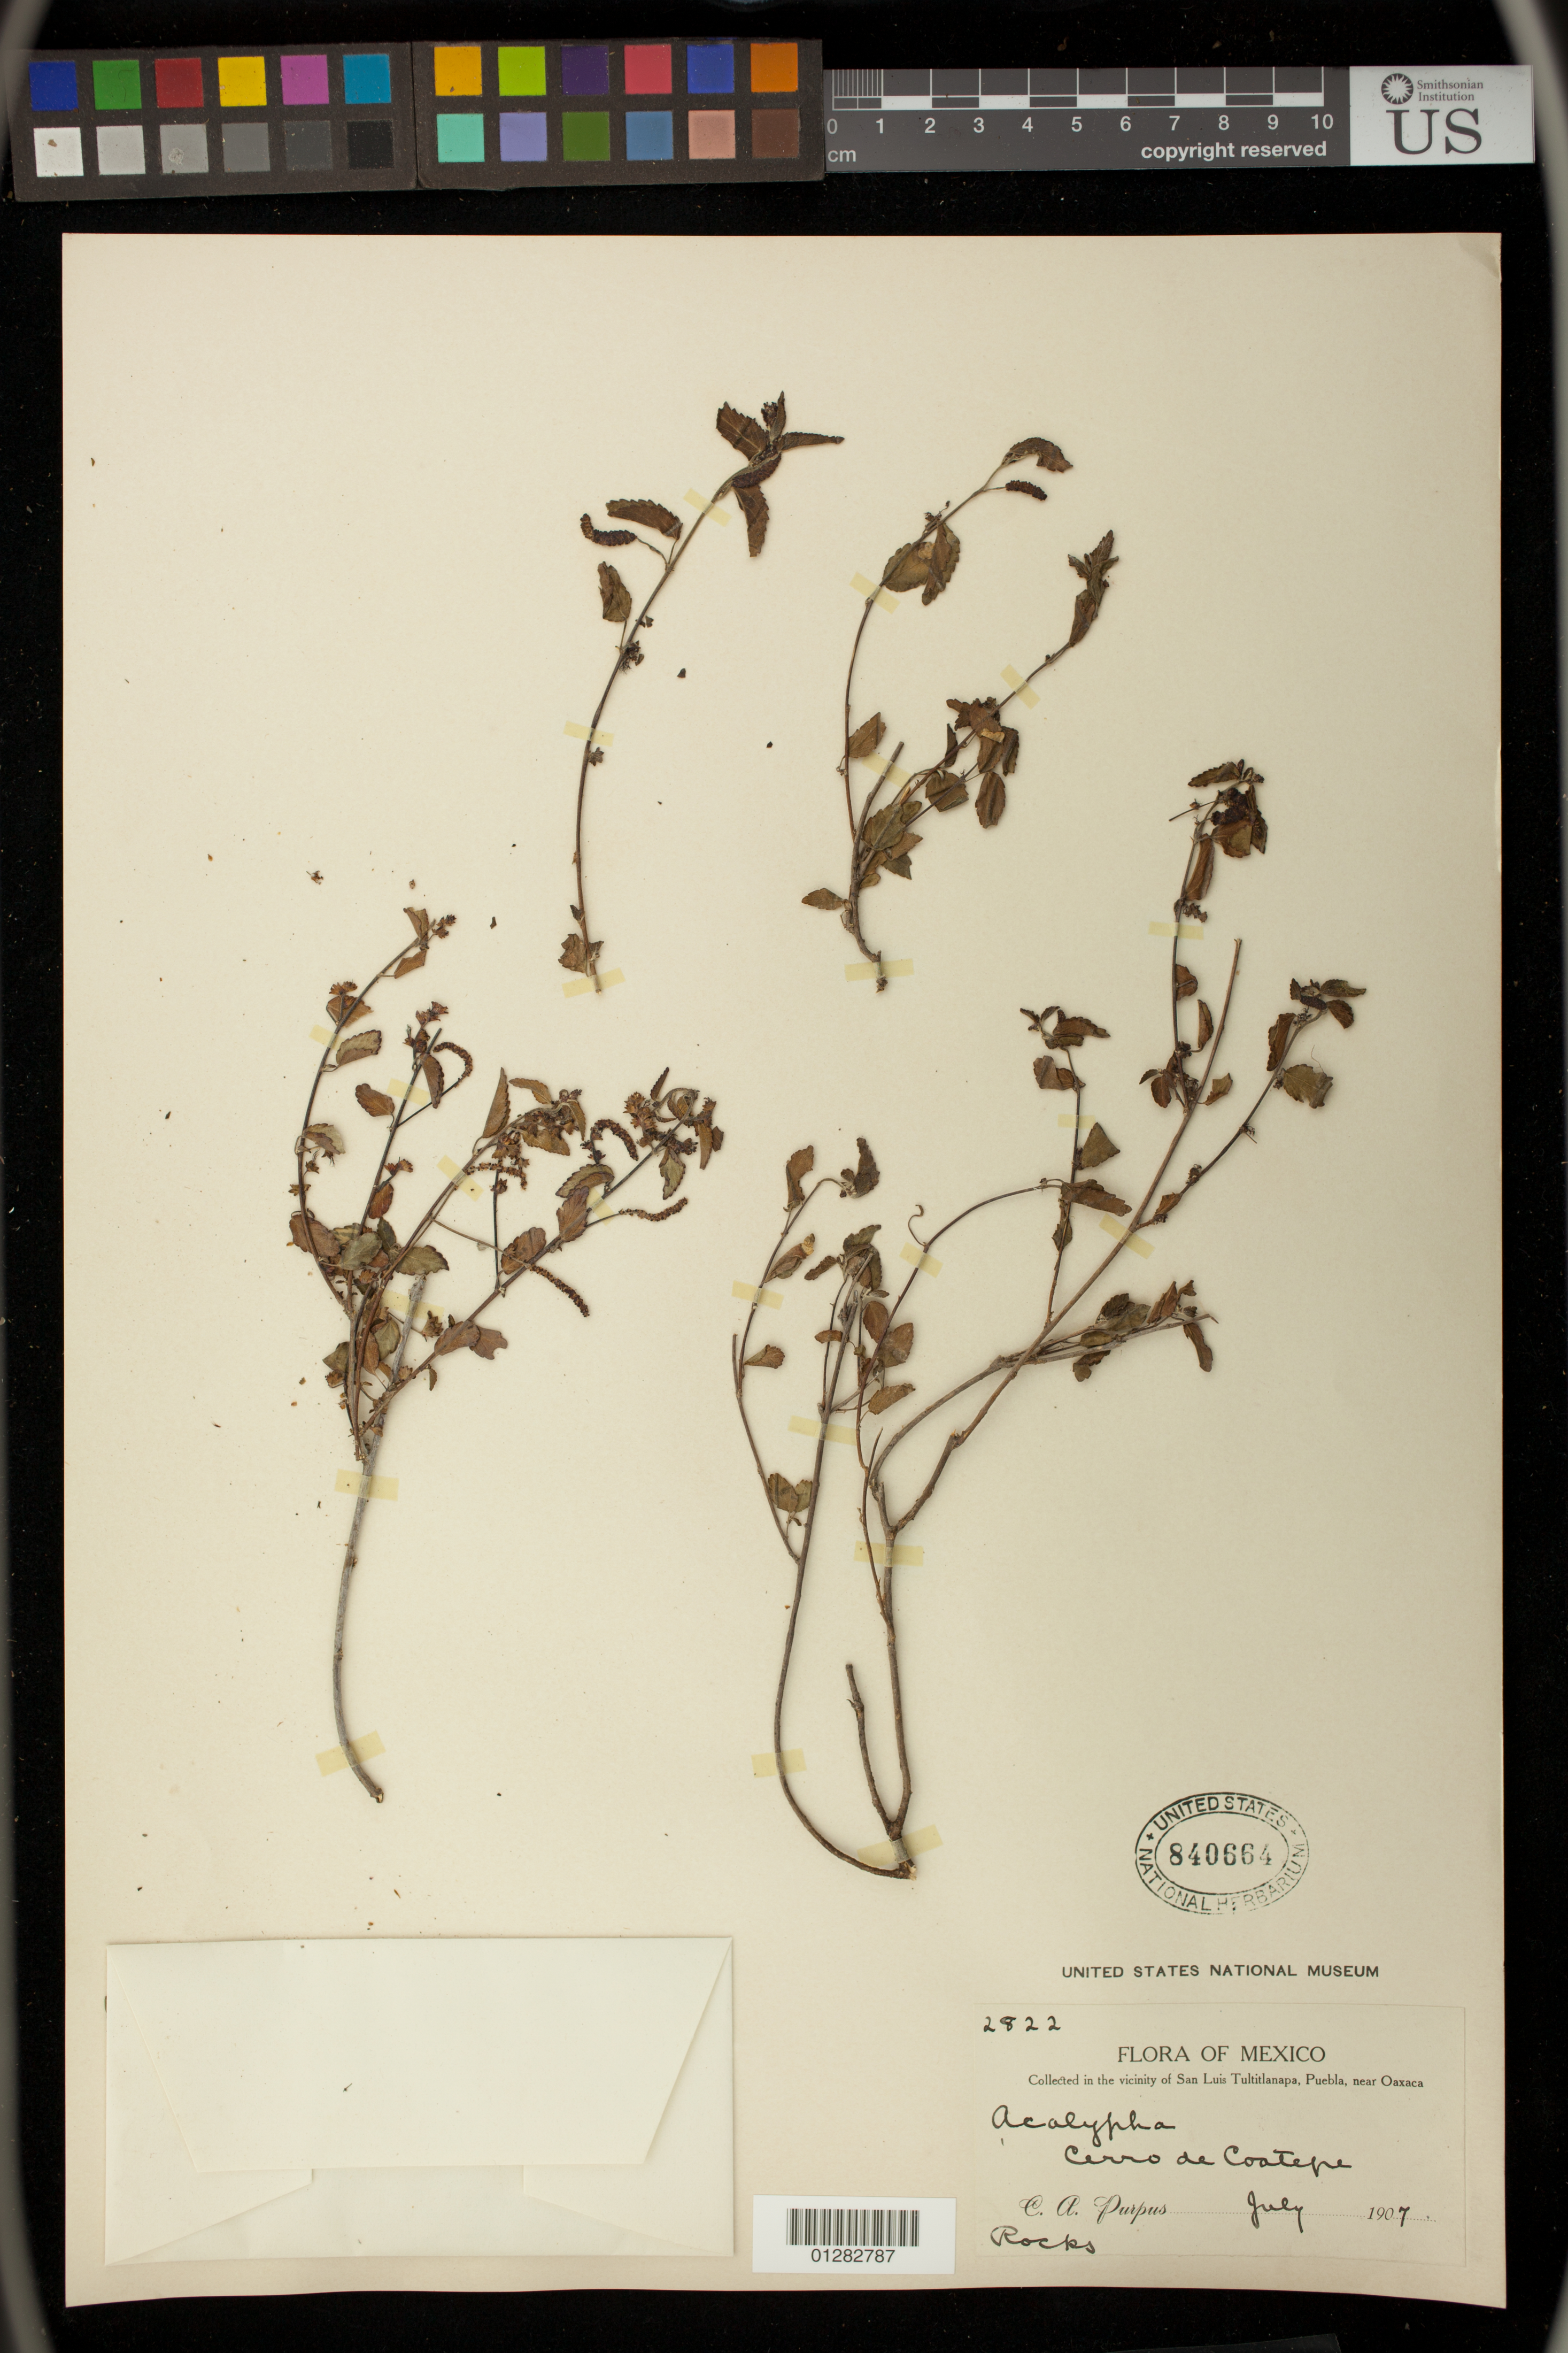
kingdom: Plantae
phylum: Tracheophyta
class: Magnoliopsida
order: Malpighiales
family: Euphorbiaceae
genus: Acalypha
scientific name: Acalypha sp.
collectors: C. A. Purpus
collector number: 2822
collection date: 1907-07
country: Mexico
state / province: Puebla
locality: Cerro de Coatepe, vicinity San Luis Tultitlanapa, Puebla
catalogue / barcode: US 840664